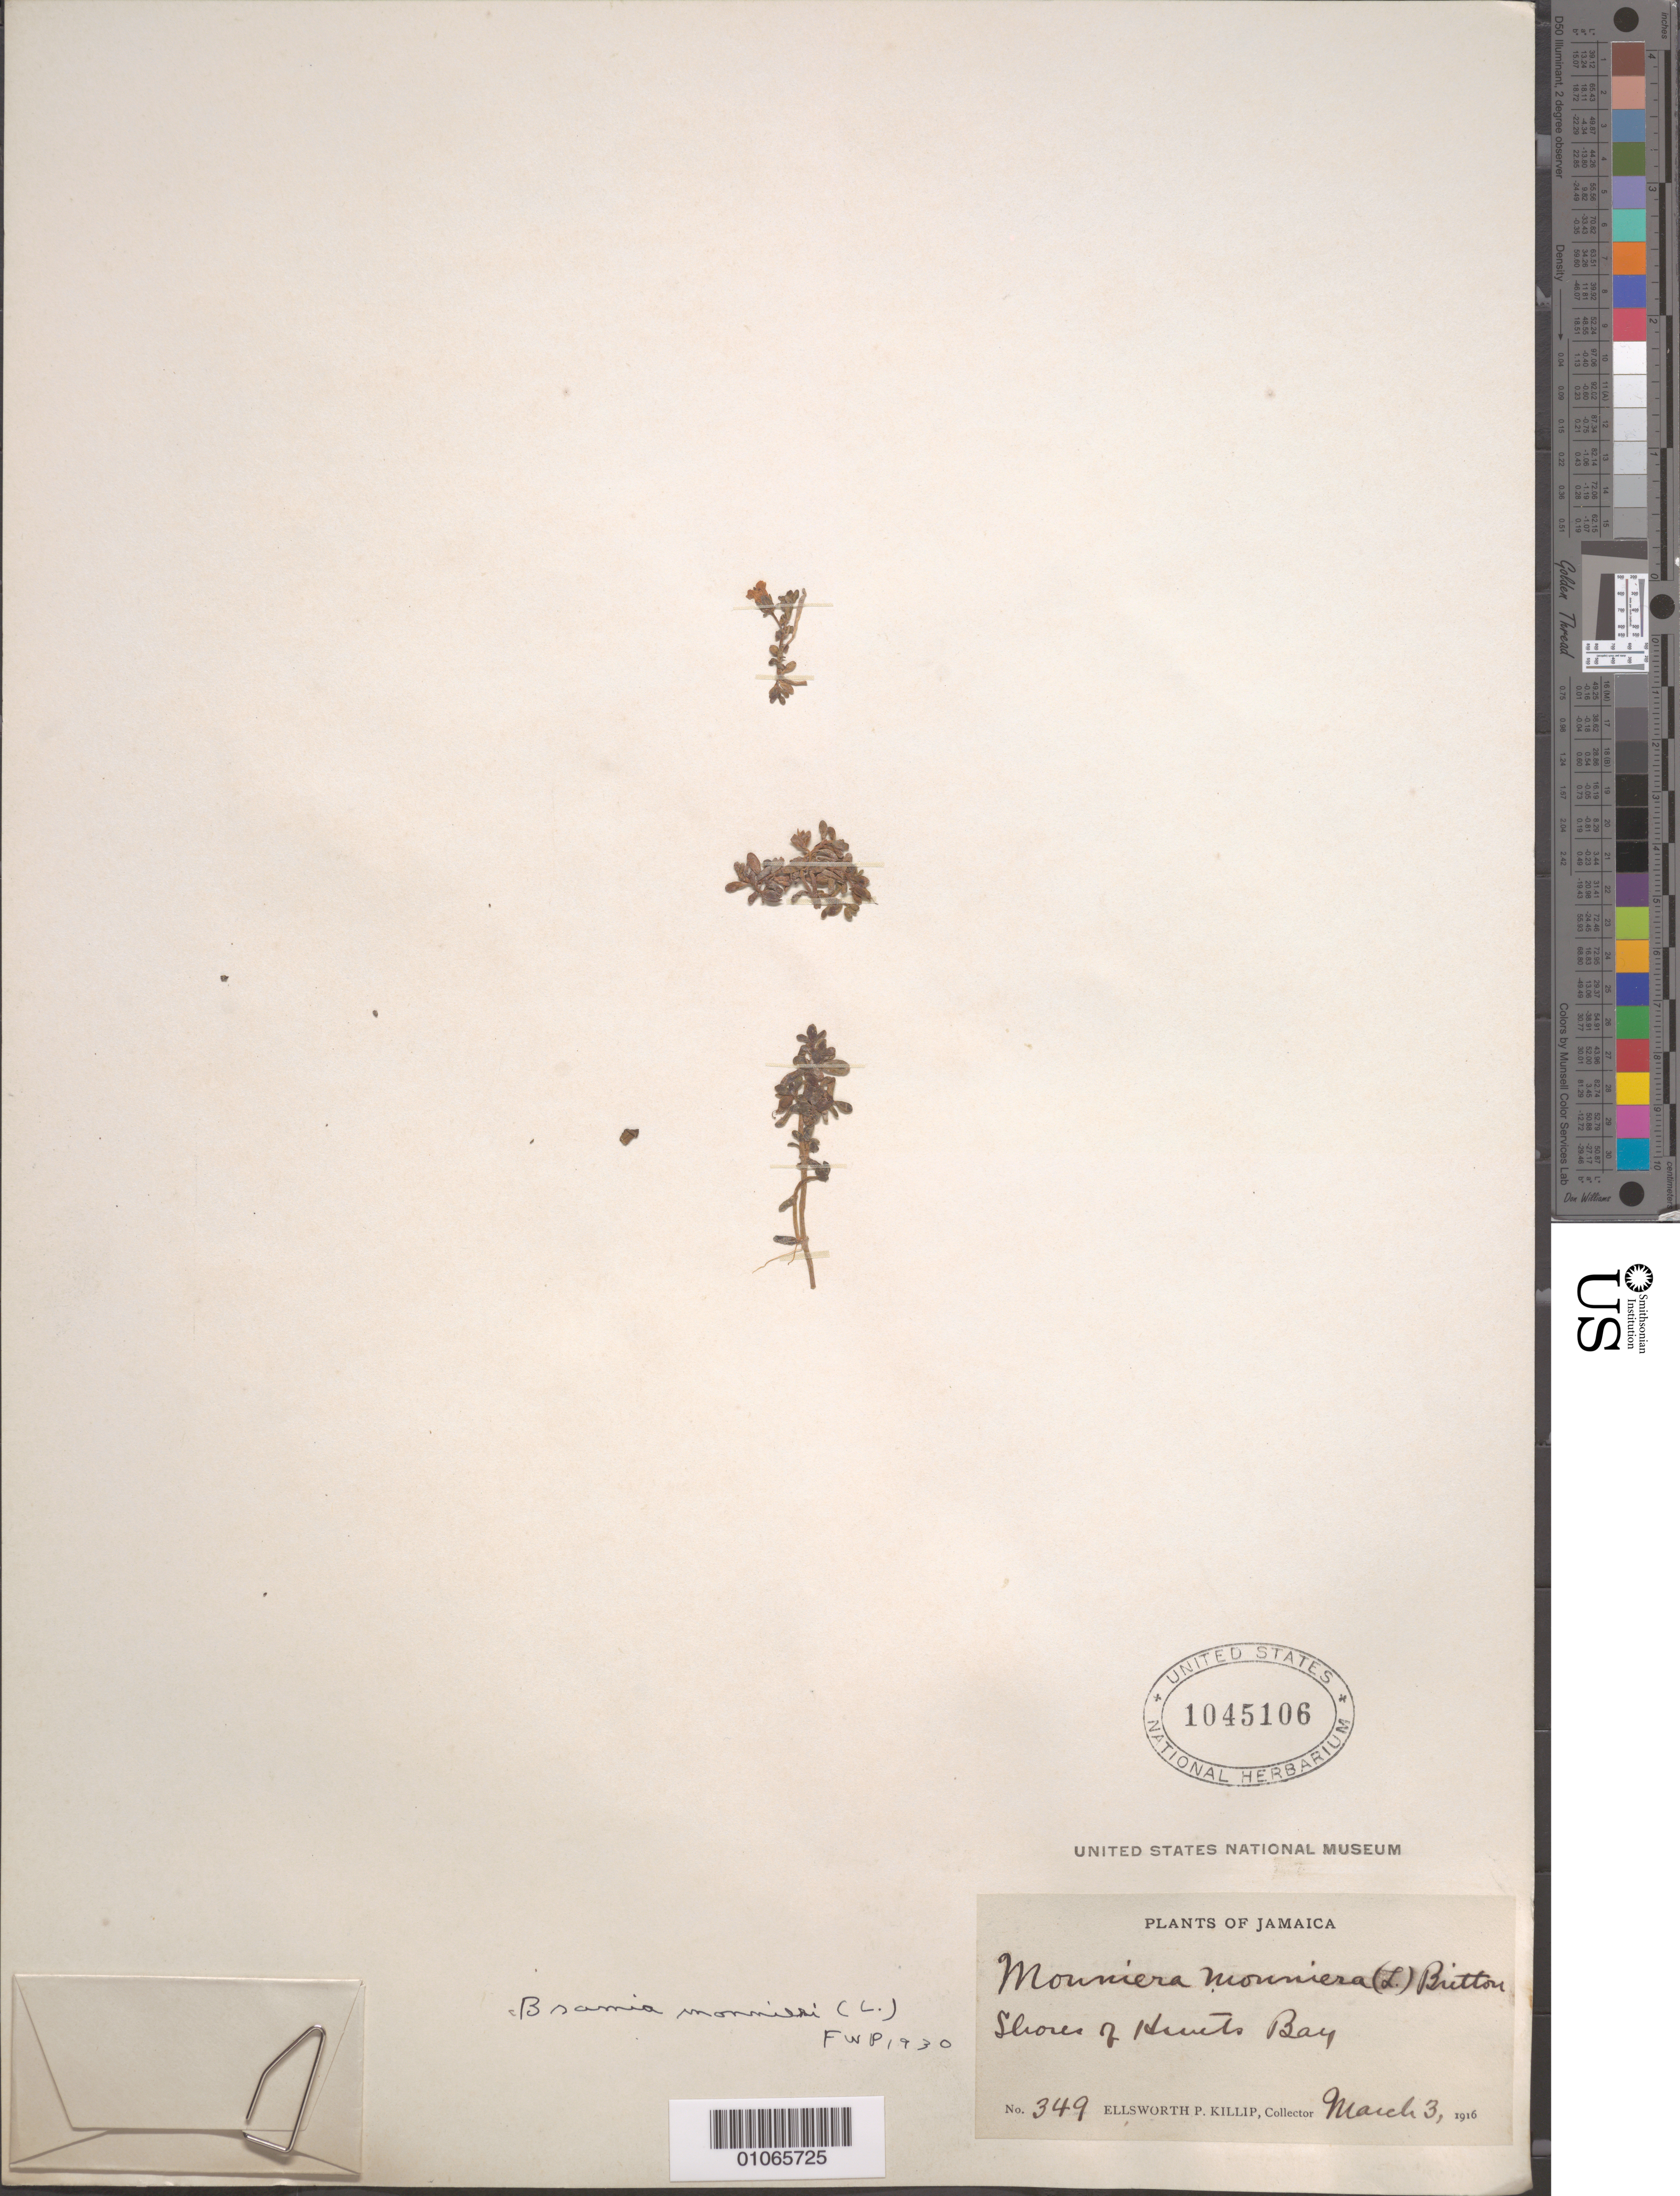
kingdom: Plantae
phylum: Tracheophyta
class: Magnoliopsida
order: Lamiales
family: Plantaginaceae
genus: Bacopa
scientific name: Bacopa monnieri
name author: (L.) Wettst.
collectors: E. P. Killip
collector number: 349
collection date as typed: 03 Mar 1916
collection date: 1916-03-03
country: Jamaica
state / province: Kingston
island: Jamaica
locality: Shores of Hunts Bay.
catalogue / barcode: US 1045106